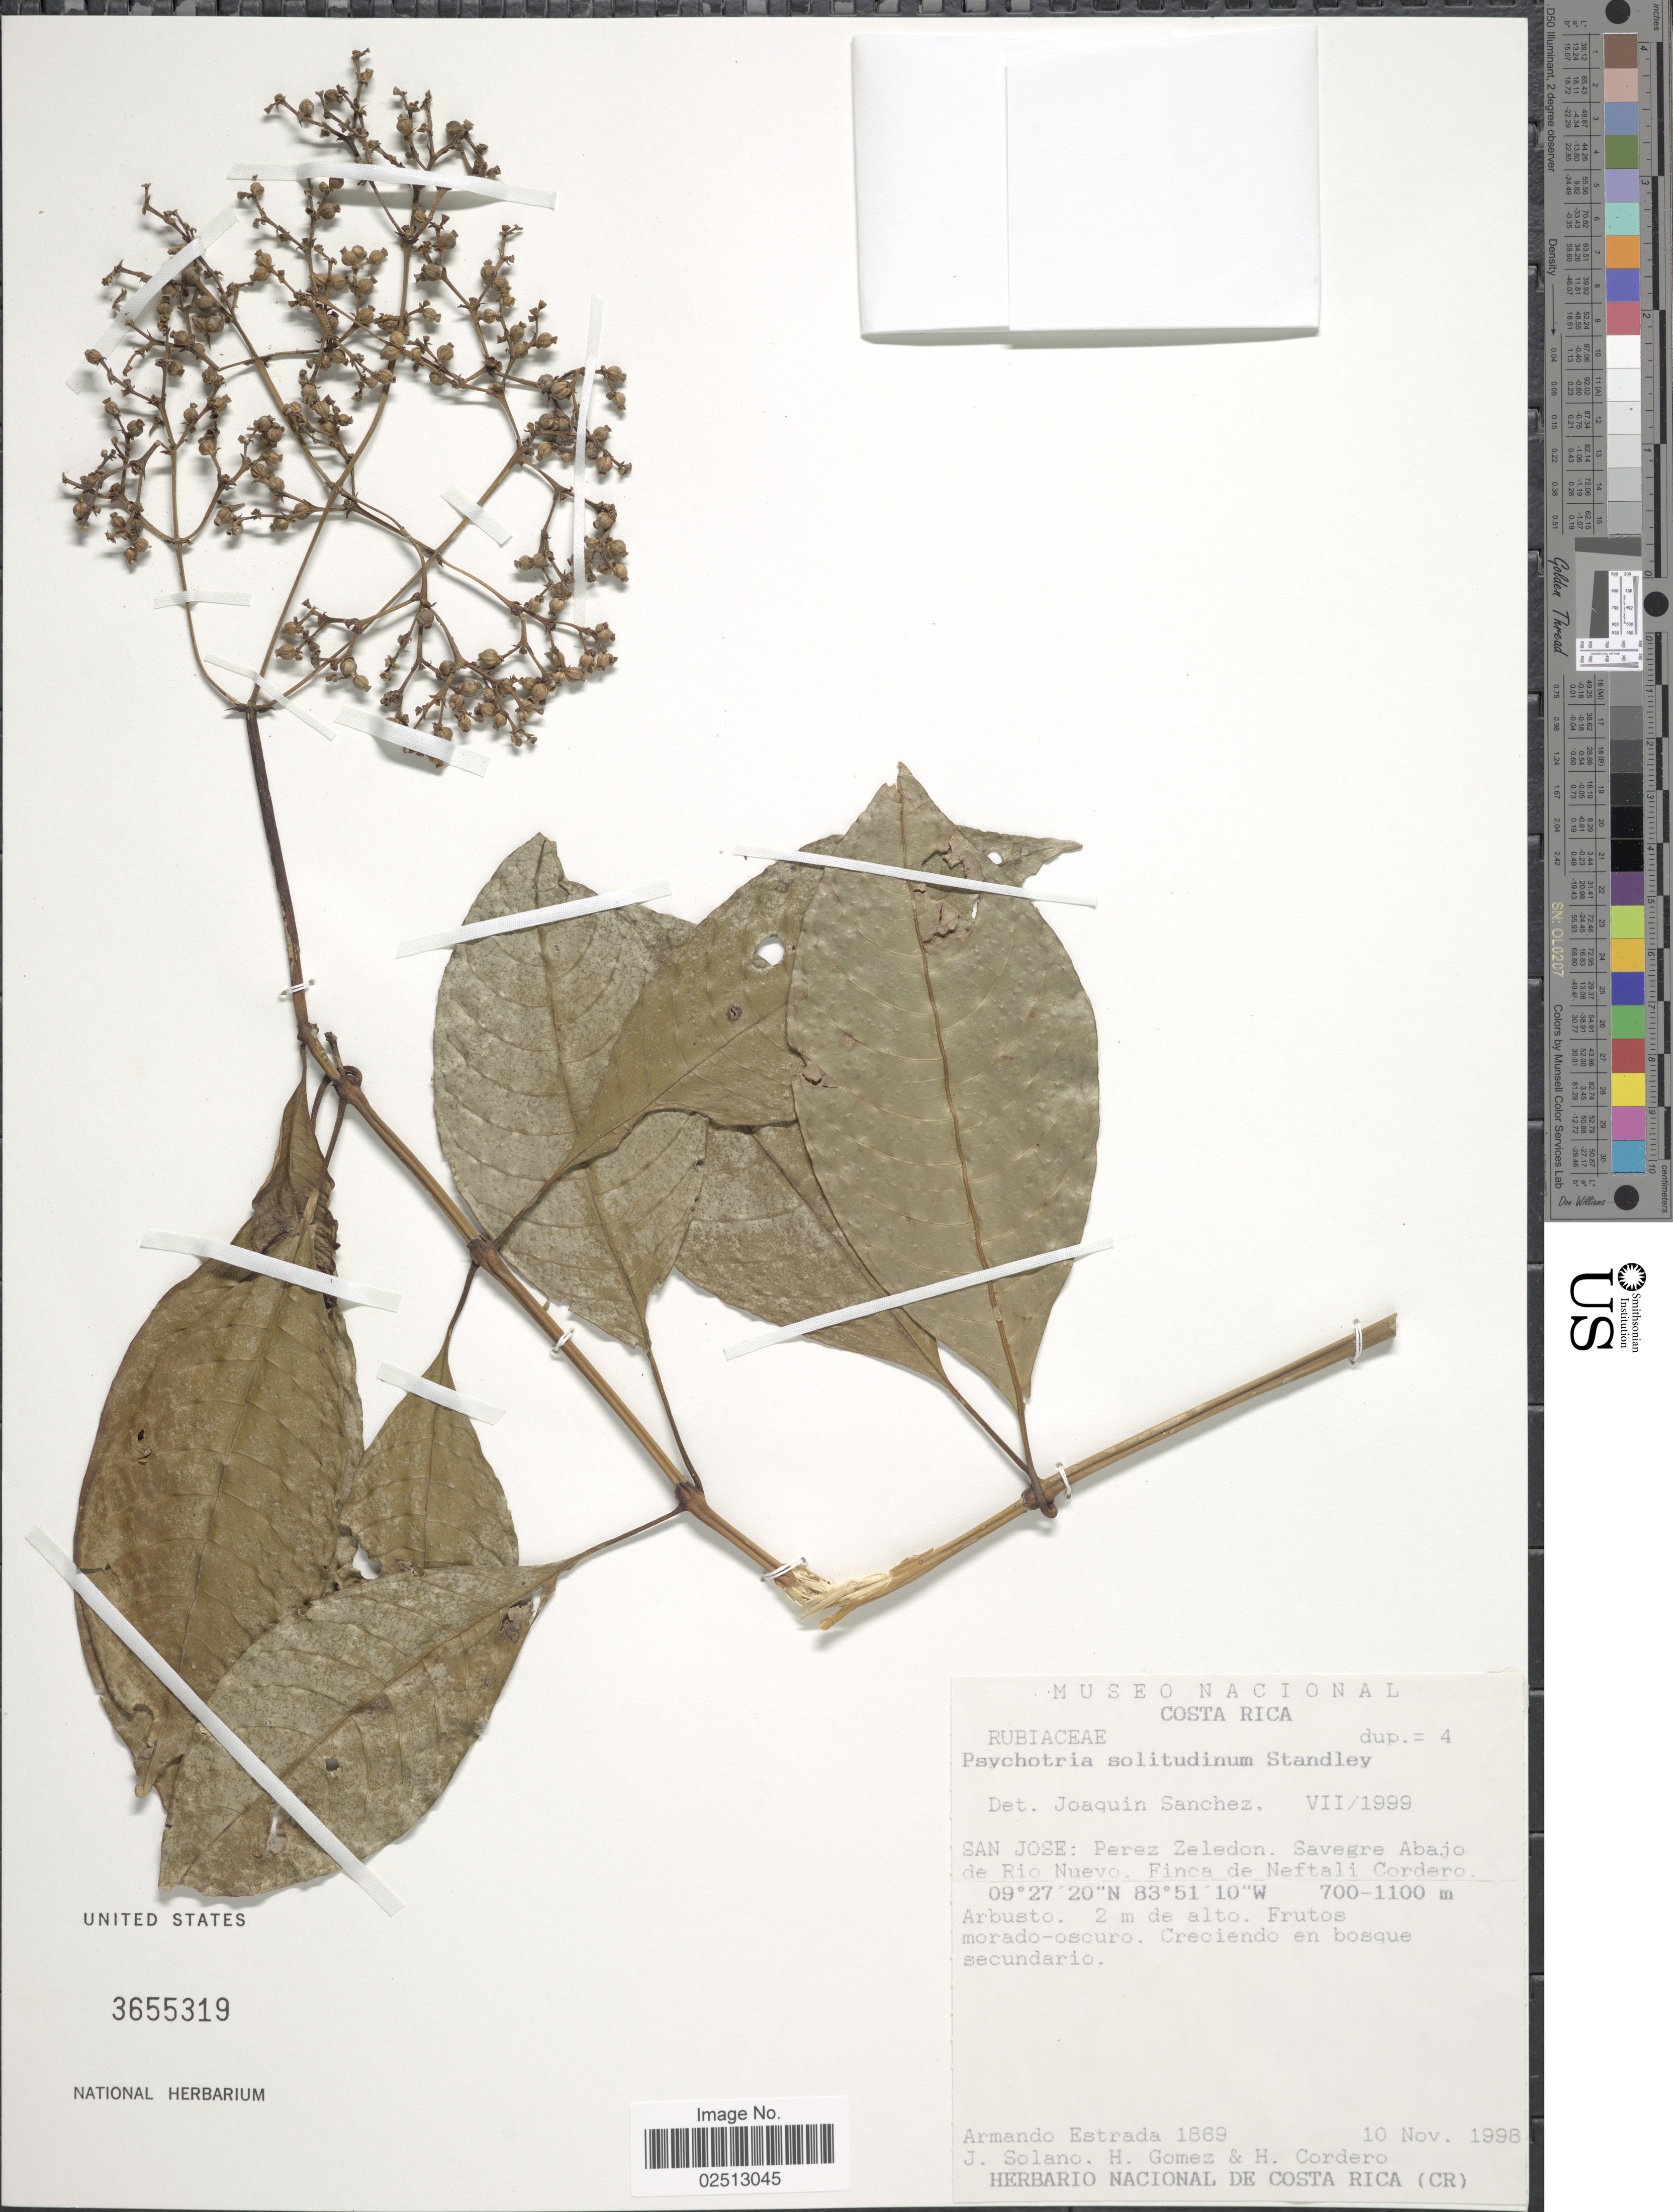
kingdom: Plantae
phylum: Tracheophyta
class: Magnoliopsida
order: Gentianales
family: Rubiaceae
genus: Psychotria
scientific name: Psychotria solitudinum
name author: Standl.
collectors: A. Estrada, J. Solano, H. Gomez & H. Cordero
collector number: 1869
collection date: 1998-11-10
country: Costa Rica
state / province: San José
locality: San Jose: Perez Zeledon, Savegre Abajo de Rio Nuevo. Finca de Neftali Cordero.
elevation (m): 700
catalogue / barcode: US 3655319